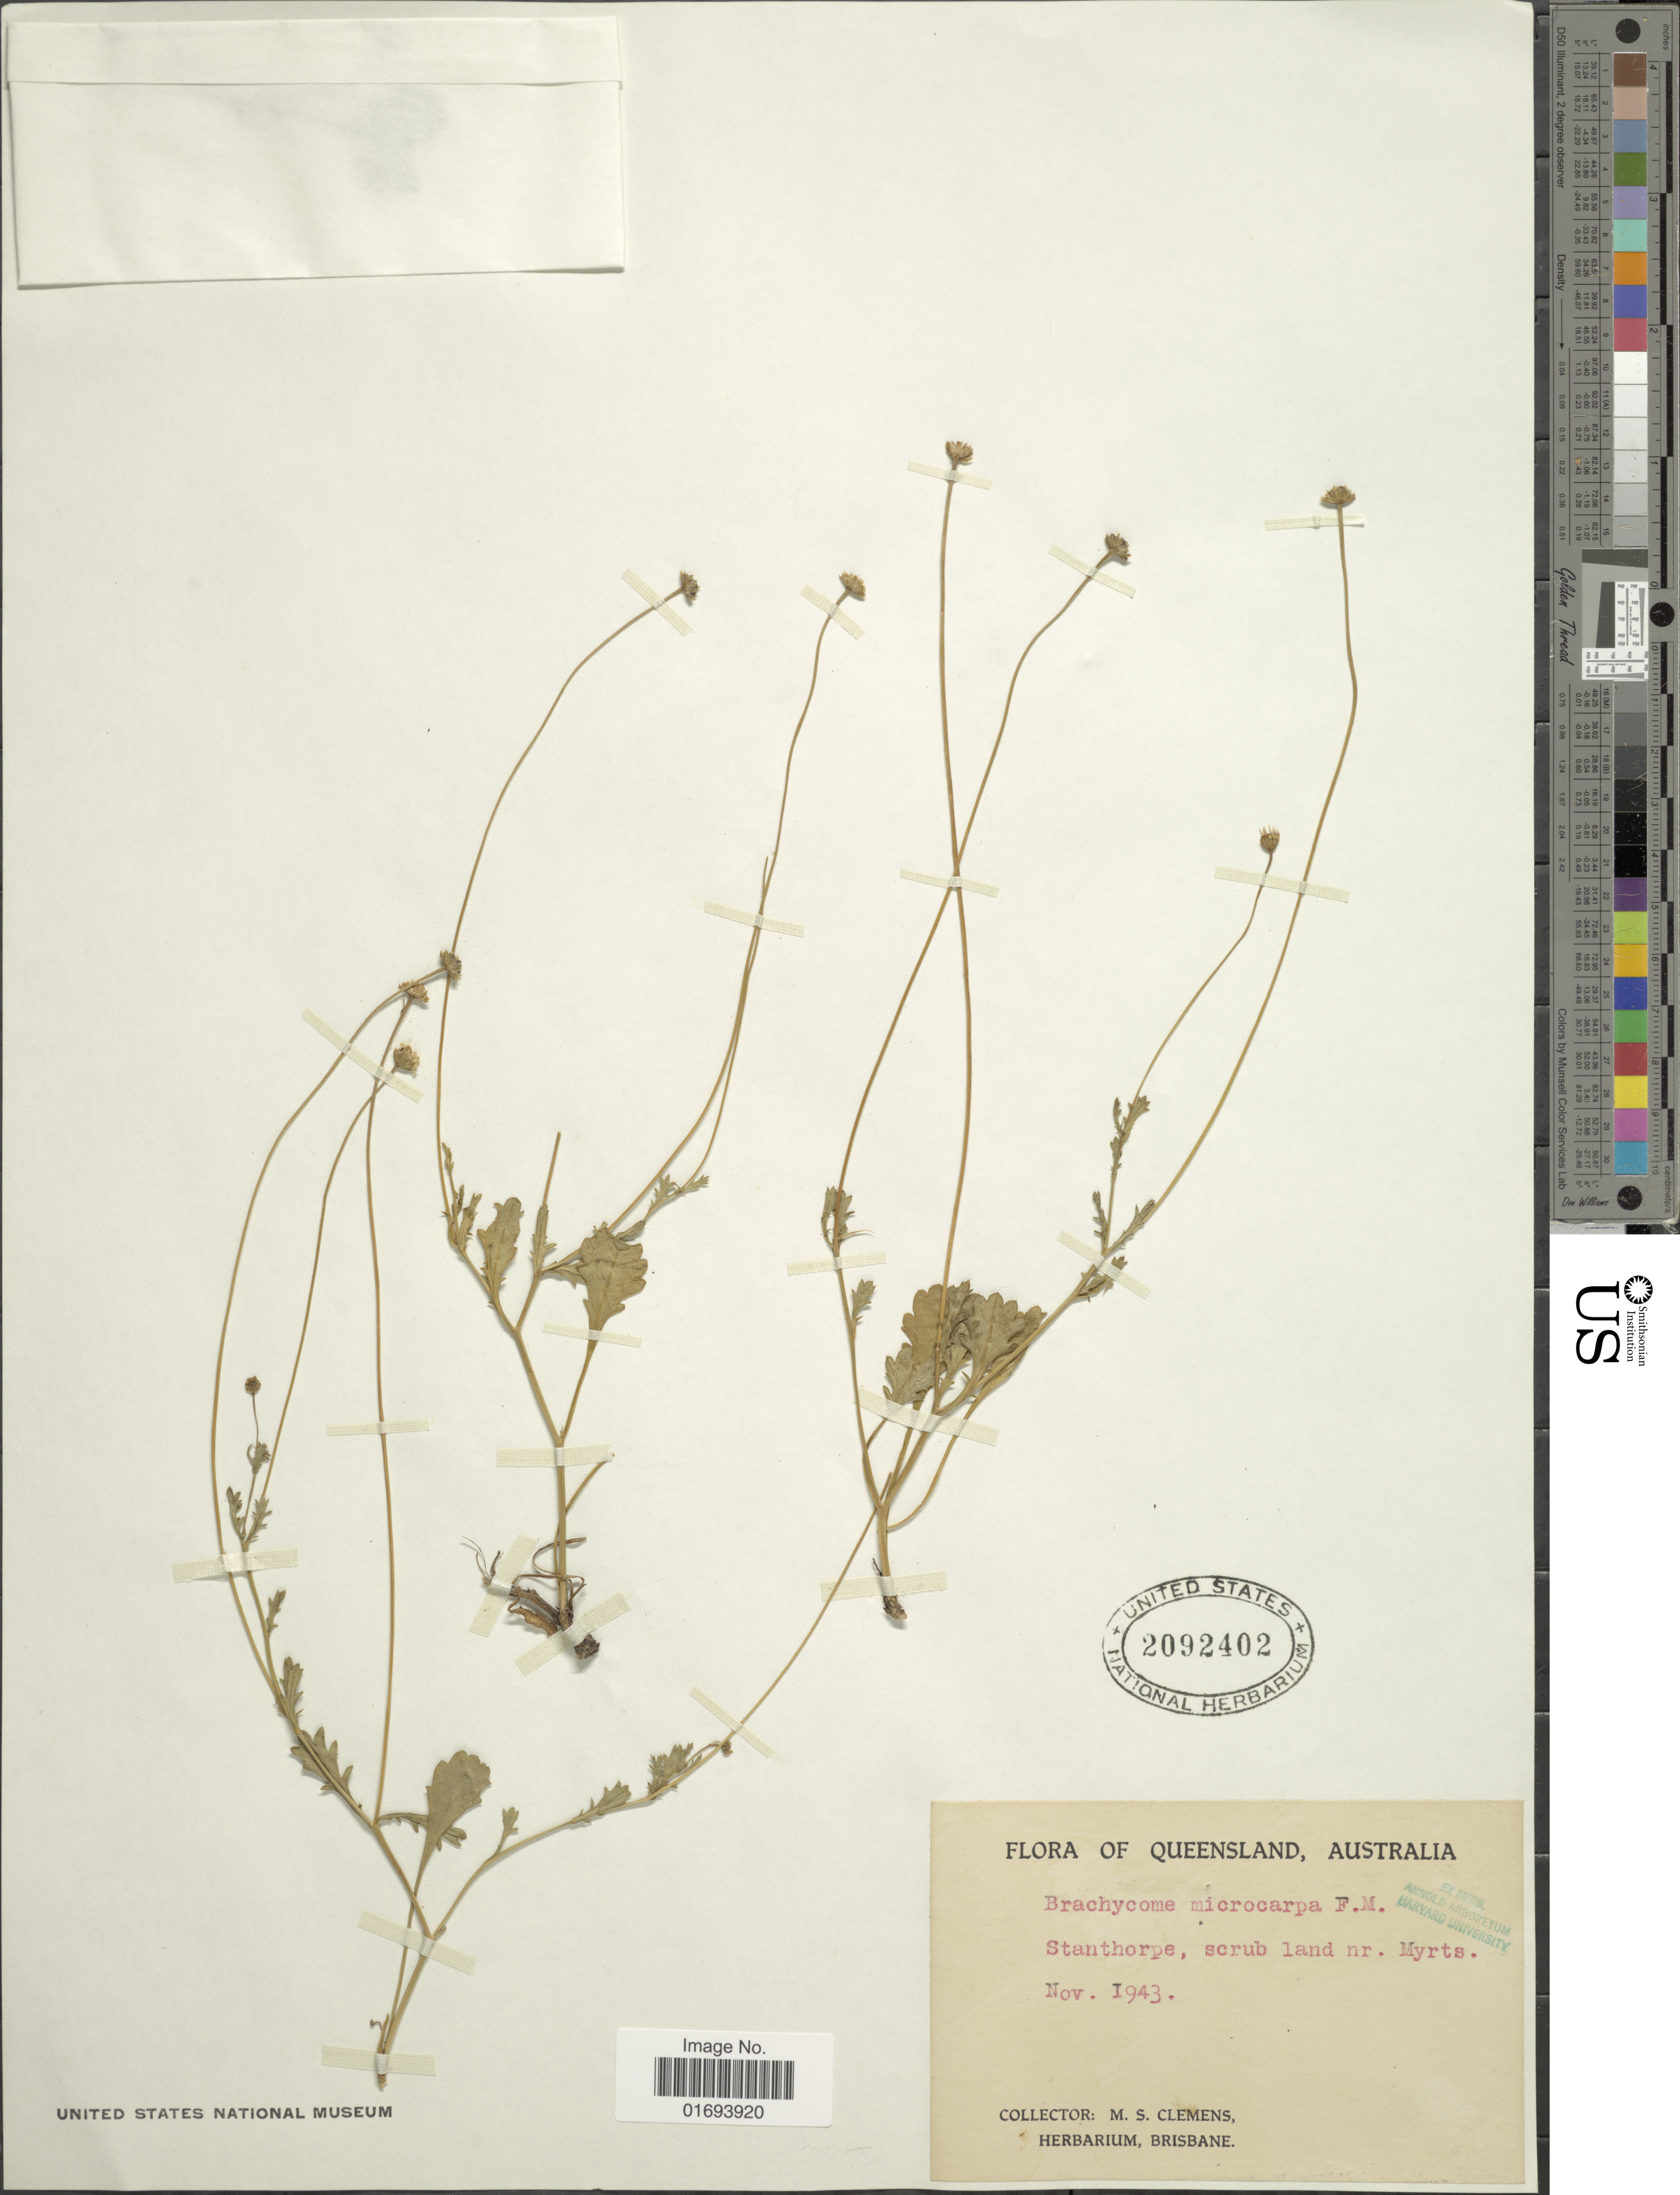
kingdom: Plantae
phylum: Tracheophyta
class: Magnoliopsida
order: Asterales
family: Asteraceae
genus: Brachyscome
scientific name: Brachyscome microcarpa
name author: F. Muell.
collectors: M. S. Clemens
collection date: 1943-11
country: Australia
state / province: Queensland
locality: Queensland, Australia. Stanthorpe, scrub land nr. Myrts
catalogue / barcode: US 2092402